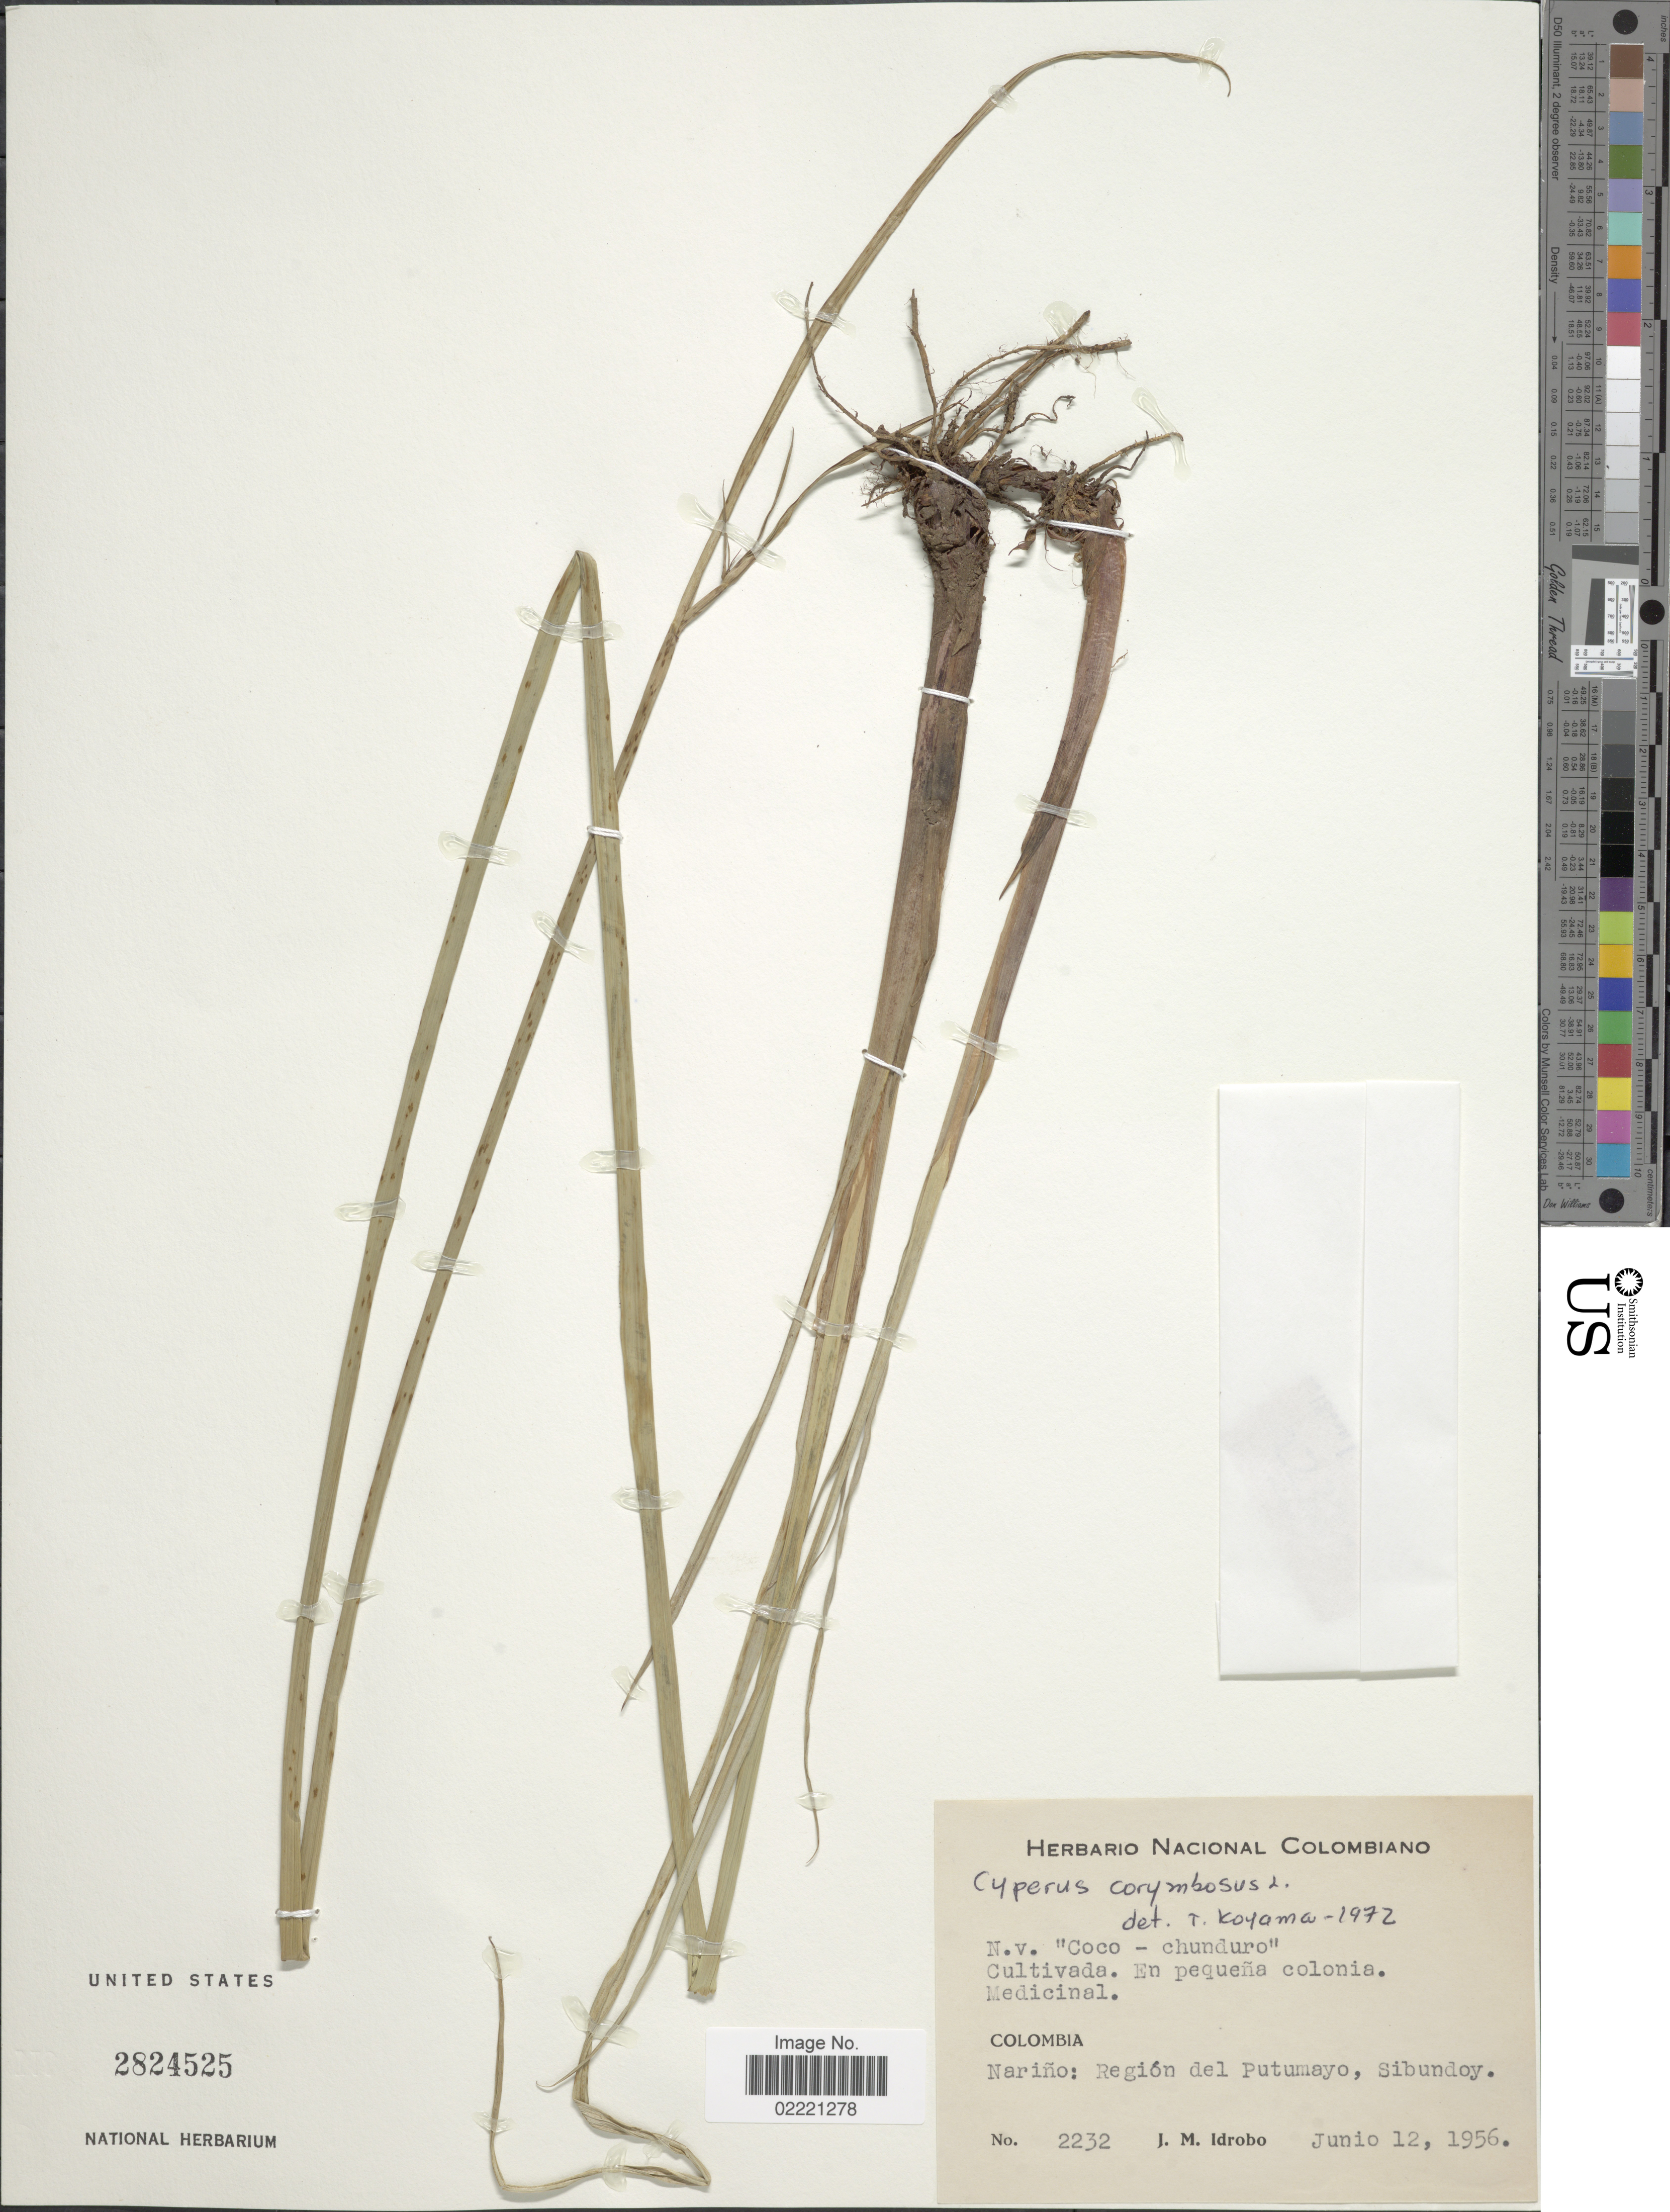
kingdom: Plantae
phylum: Tracheophyta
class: Liliopsida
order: Poales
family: Cyperaceae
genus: Cyperus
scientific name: Cyperus corymbosus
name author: Rottb.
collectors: J. M. Idrobo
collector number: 2232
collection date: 1956-06-12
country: Colombia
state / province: Nariño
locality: En pequena colonia, Medicinal, Region del Putumayo, Sibundoy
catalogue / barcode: US 2824525